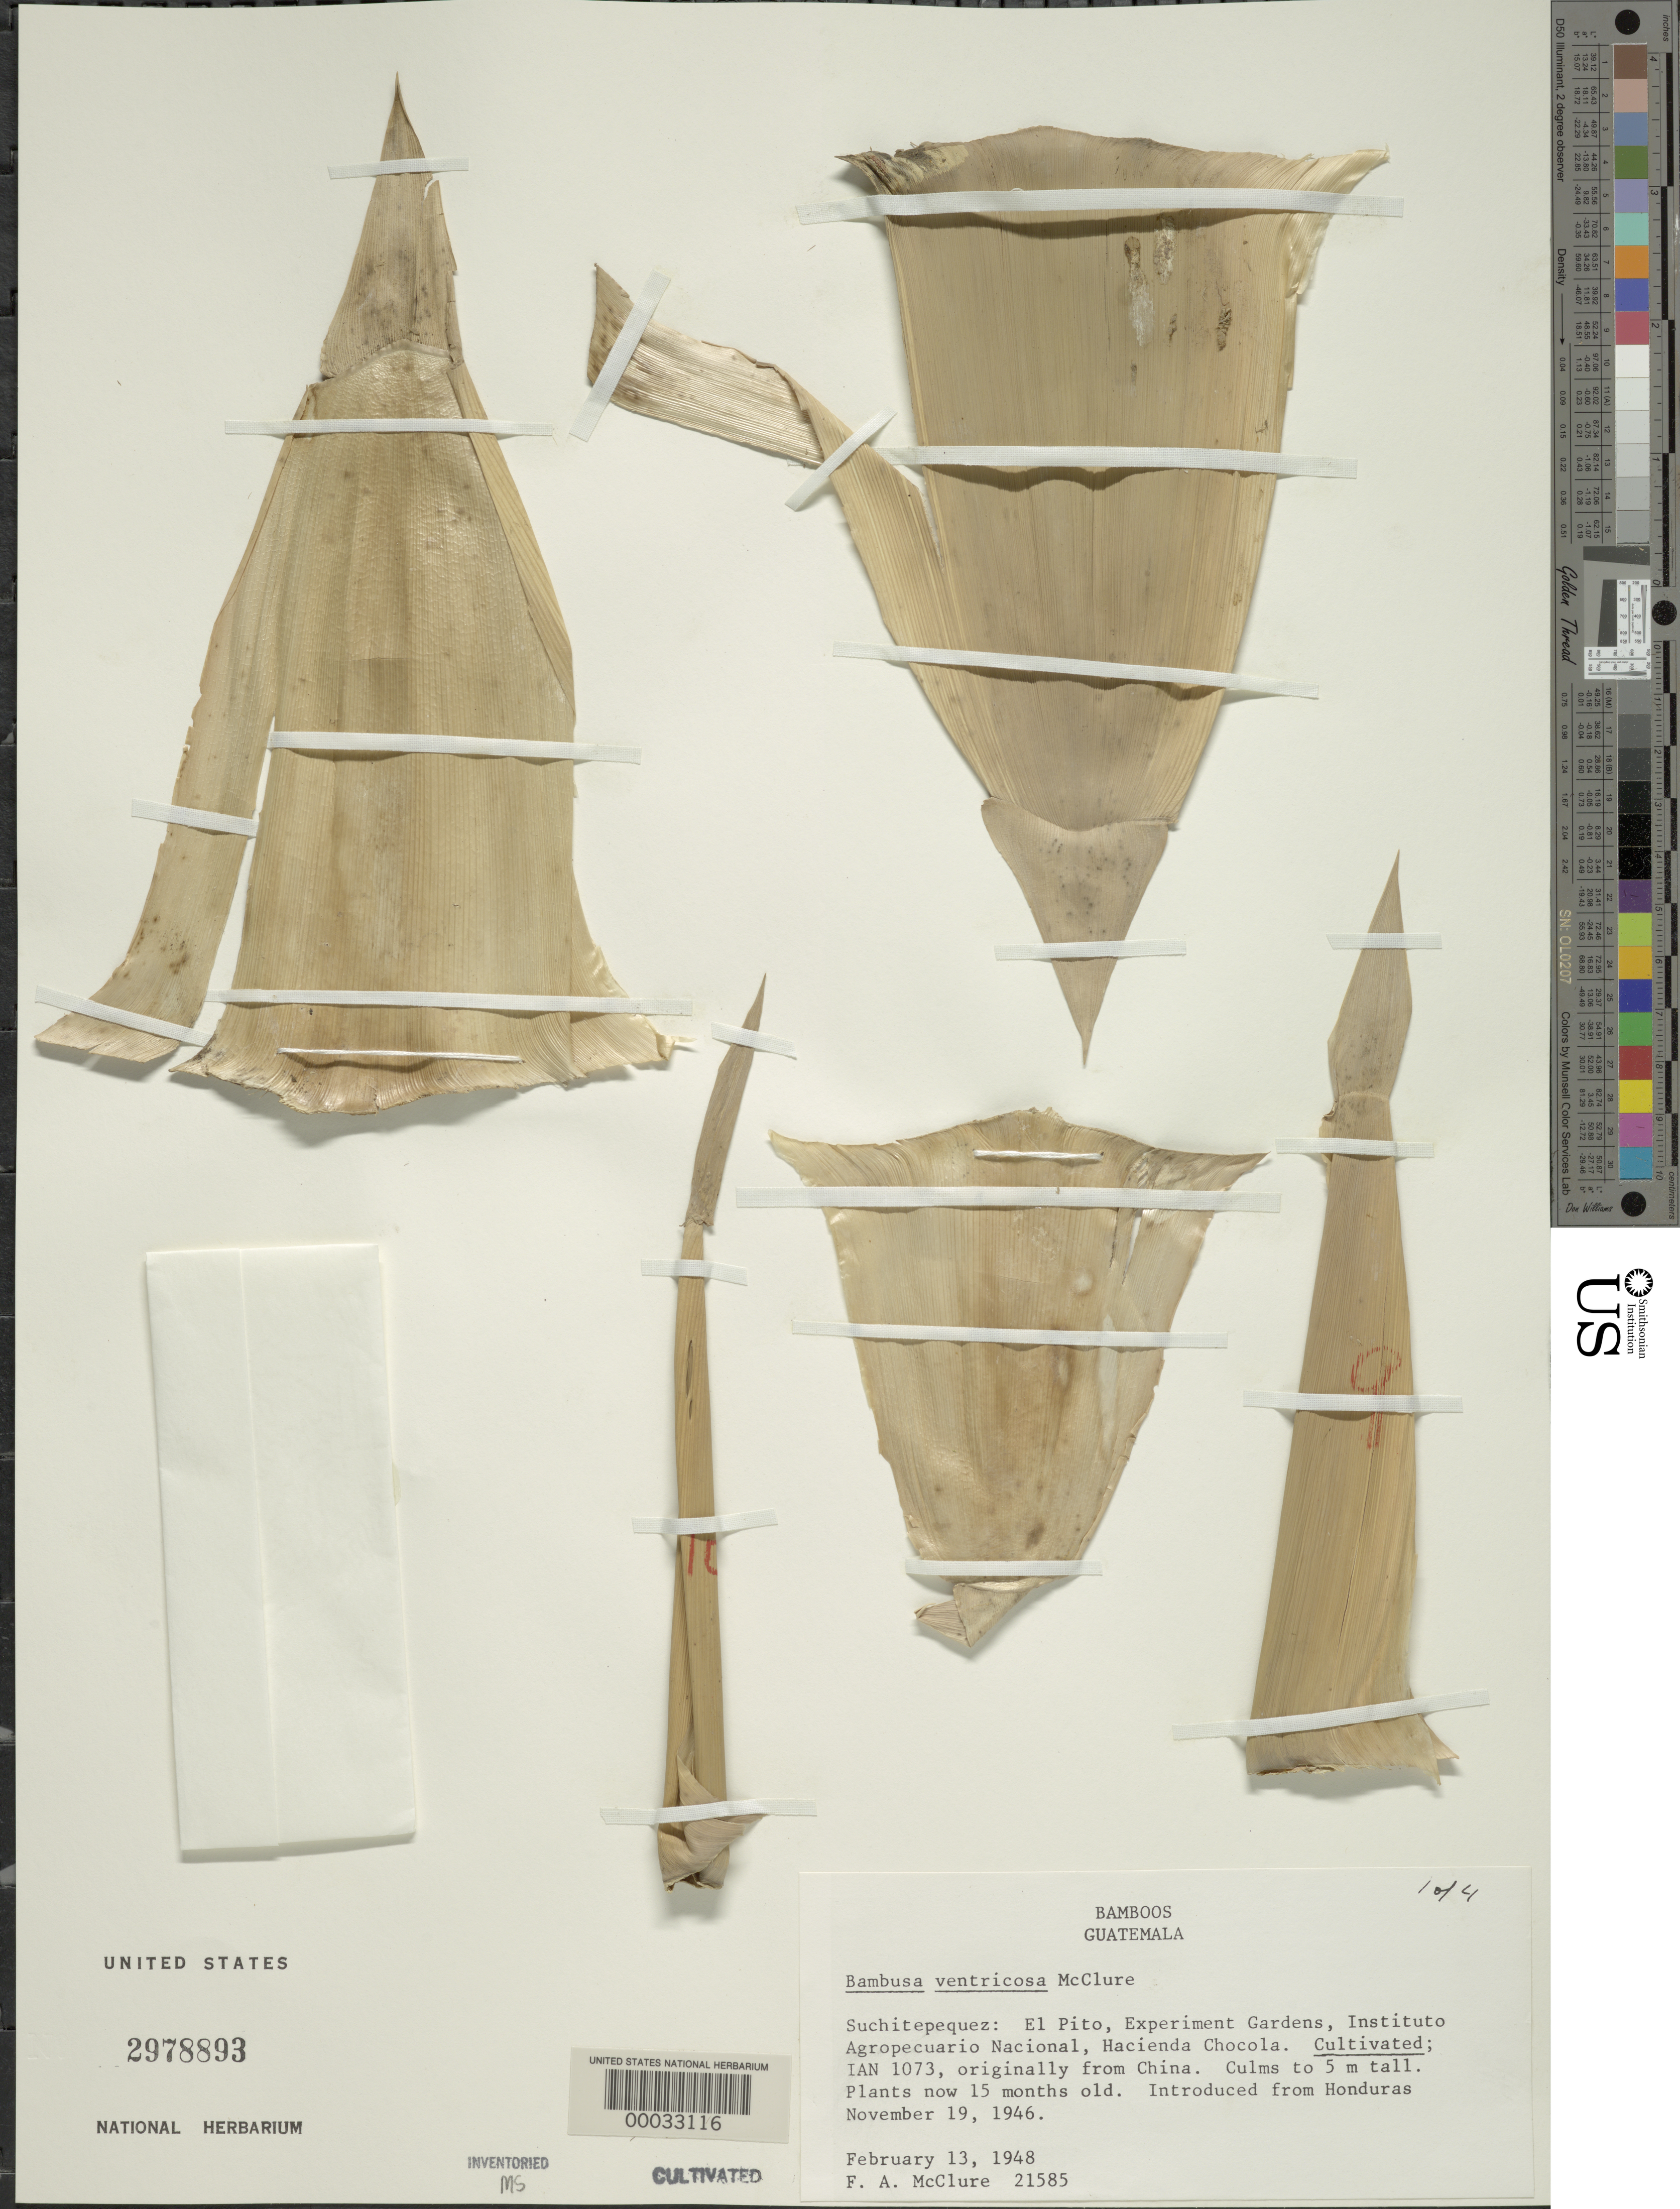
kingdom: Plantae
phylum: Tracheophyta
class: Liliopsida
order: Poales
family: Poaceae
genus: Bambusa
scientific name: Bambusa ventricosa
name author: McClure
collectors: F. A. McClure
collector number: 21585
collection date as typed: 13 Feb 1948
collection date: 1948-02-13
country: Guatemala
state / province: Suchitepéquez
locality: Experimental garden - El Pito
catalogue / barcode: US 2978893